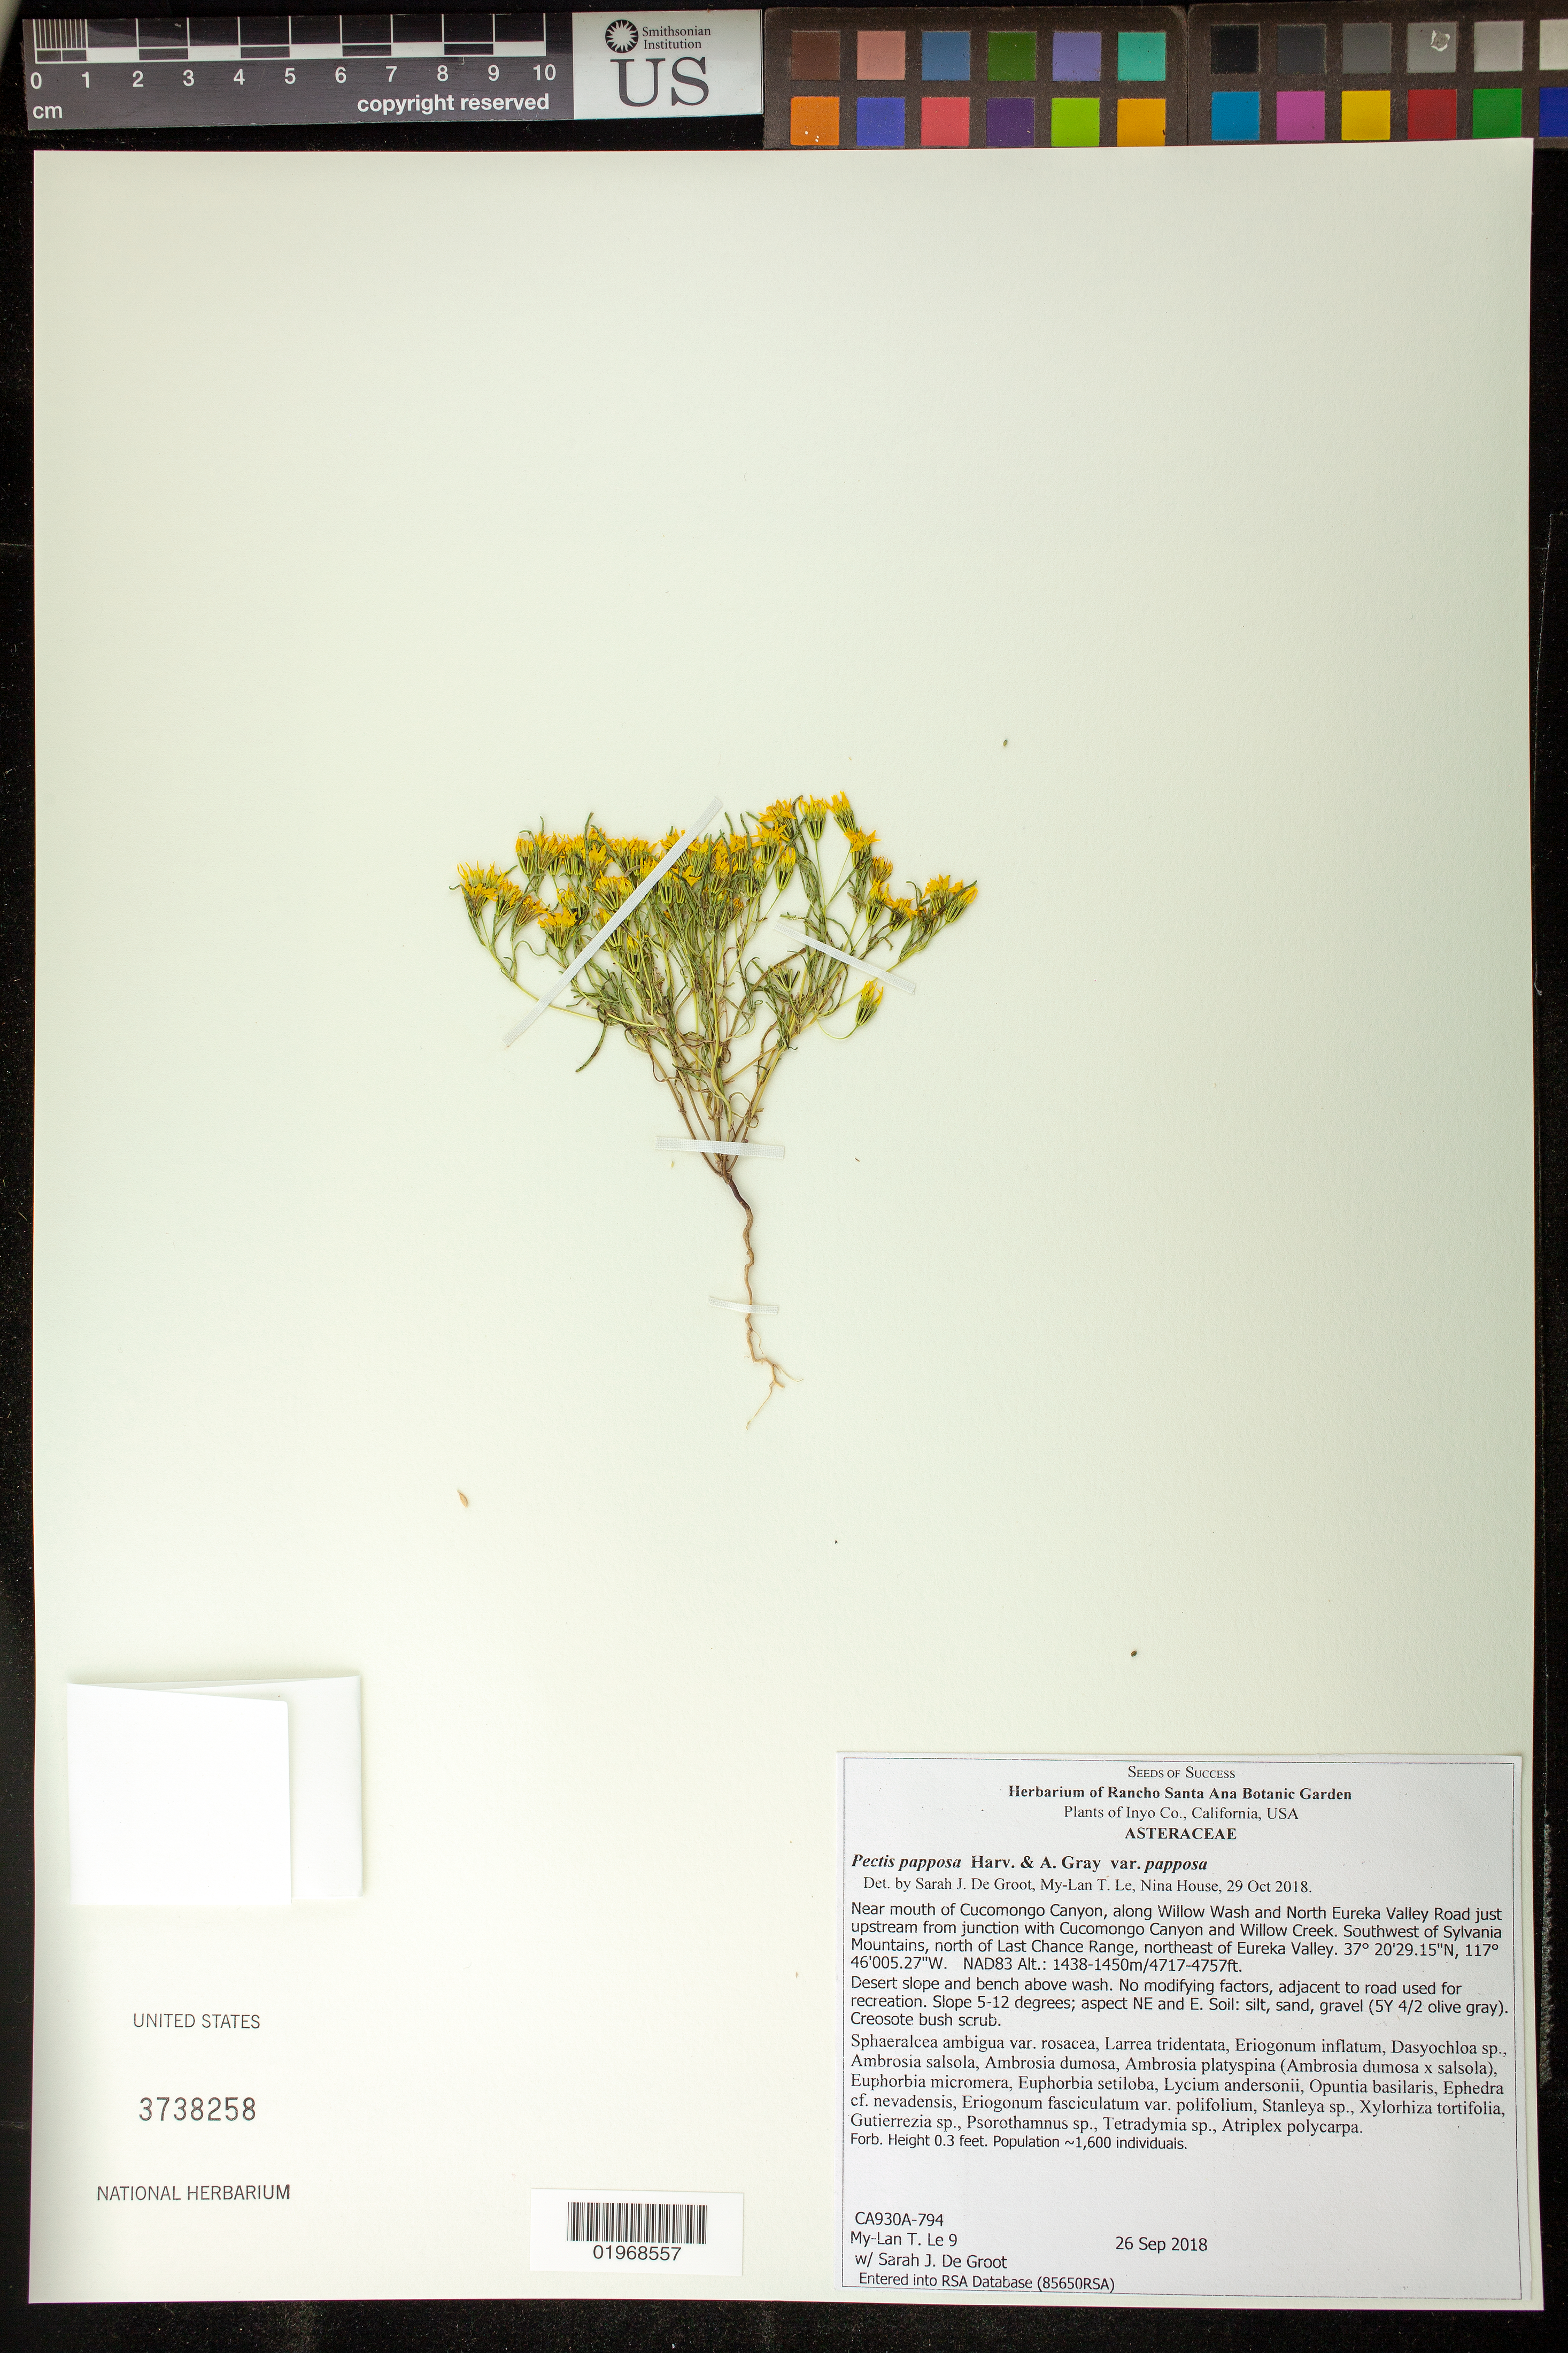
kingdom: Plantae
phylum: Tracheophyta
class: Magnoliopsida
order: Asterales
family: Asteraceae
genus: Pectis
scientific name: Pectis papposa var. papposa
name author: Harv. & A. Gray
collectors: M. Le & S. De Groot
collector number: CA930A-794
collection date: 2018-09-26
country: United States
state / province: California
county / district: Inyo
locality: Near mouth of Cucomongo Canyon, along Willow Wash and North Eureka Valley Rd.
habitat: Desert slope and bench above wash. Creosote bush scrub.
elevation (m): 1438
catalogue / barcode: US 3738258